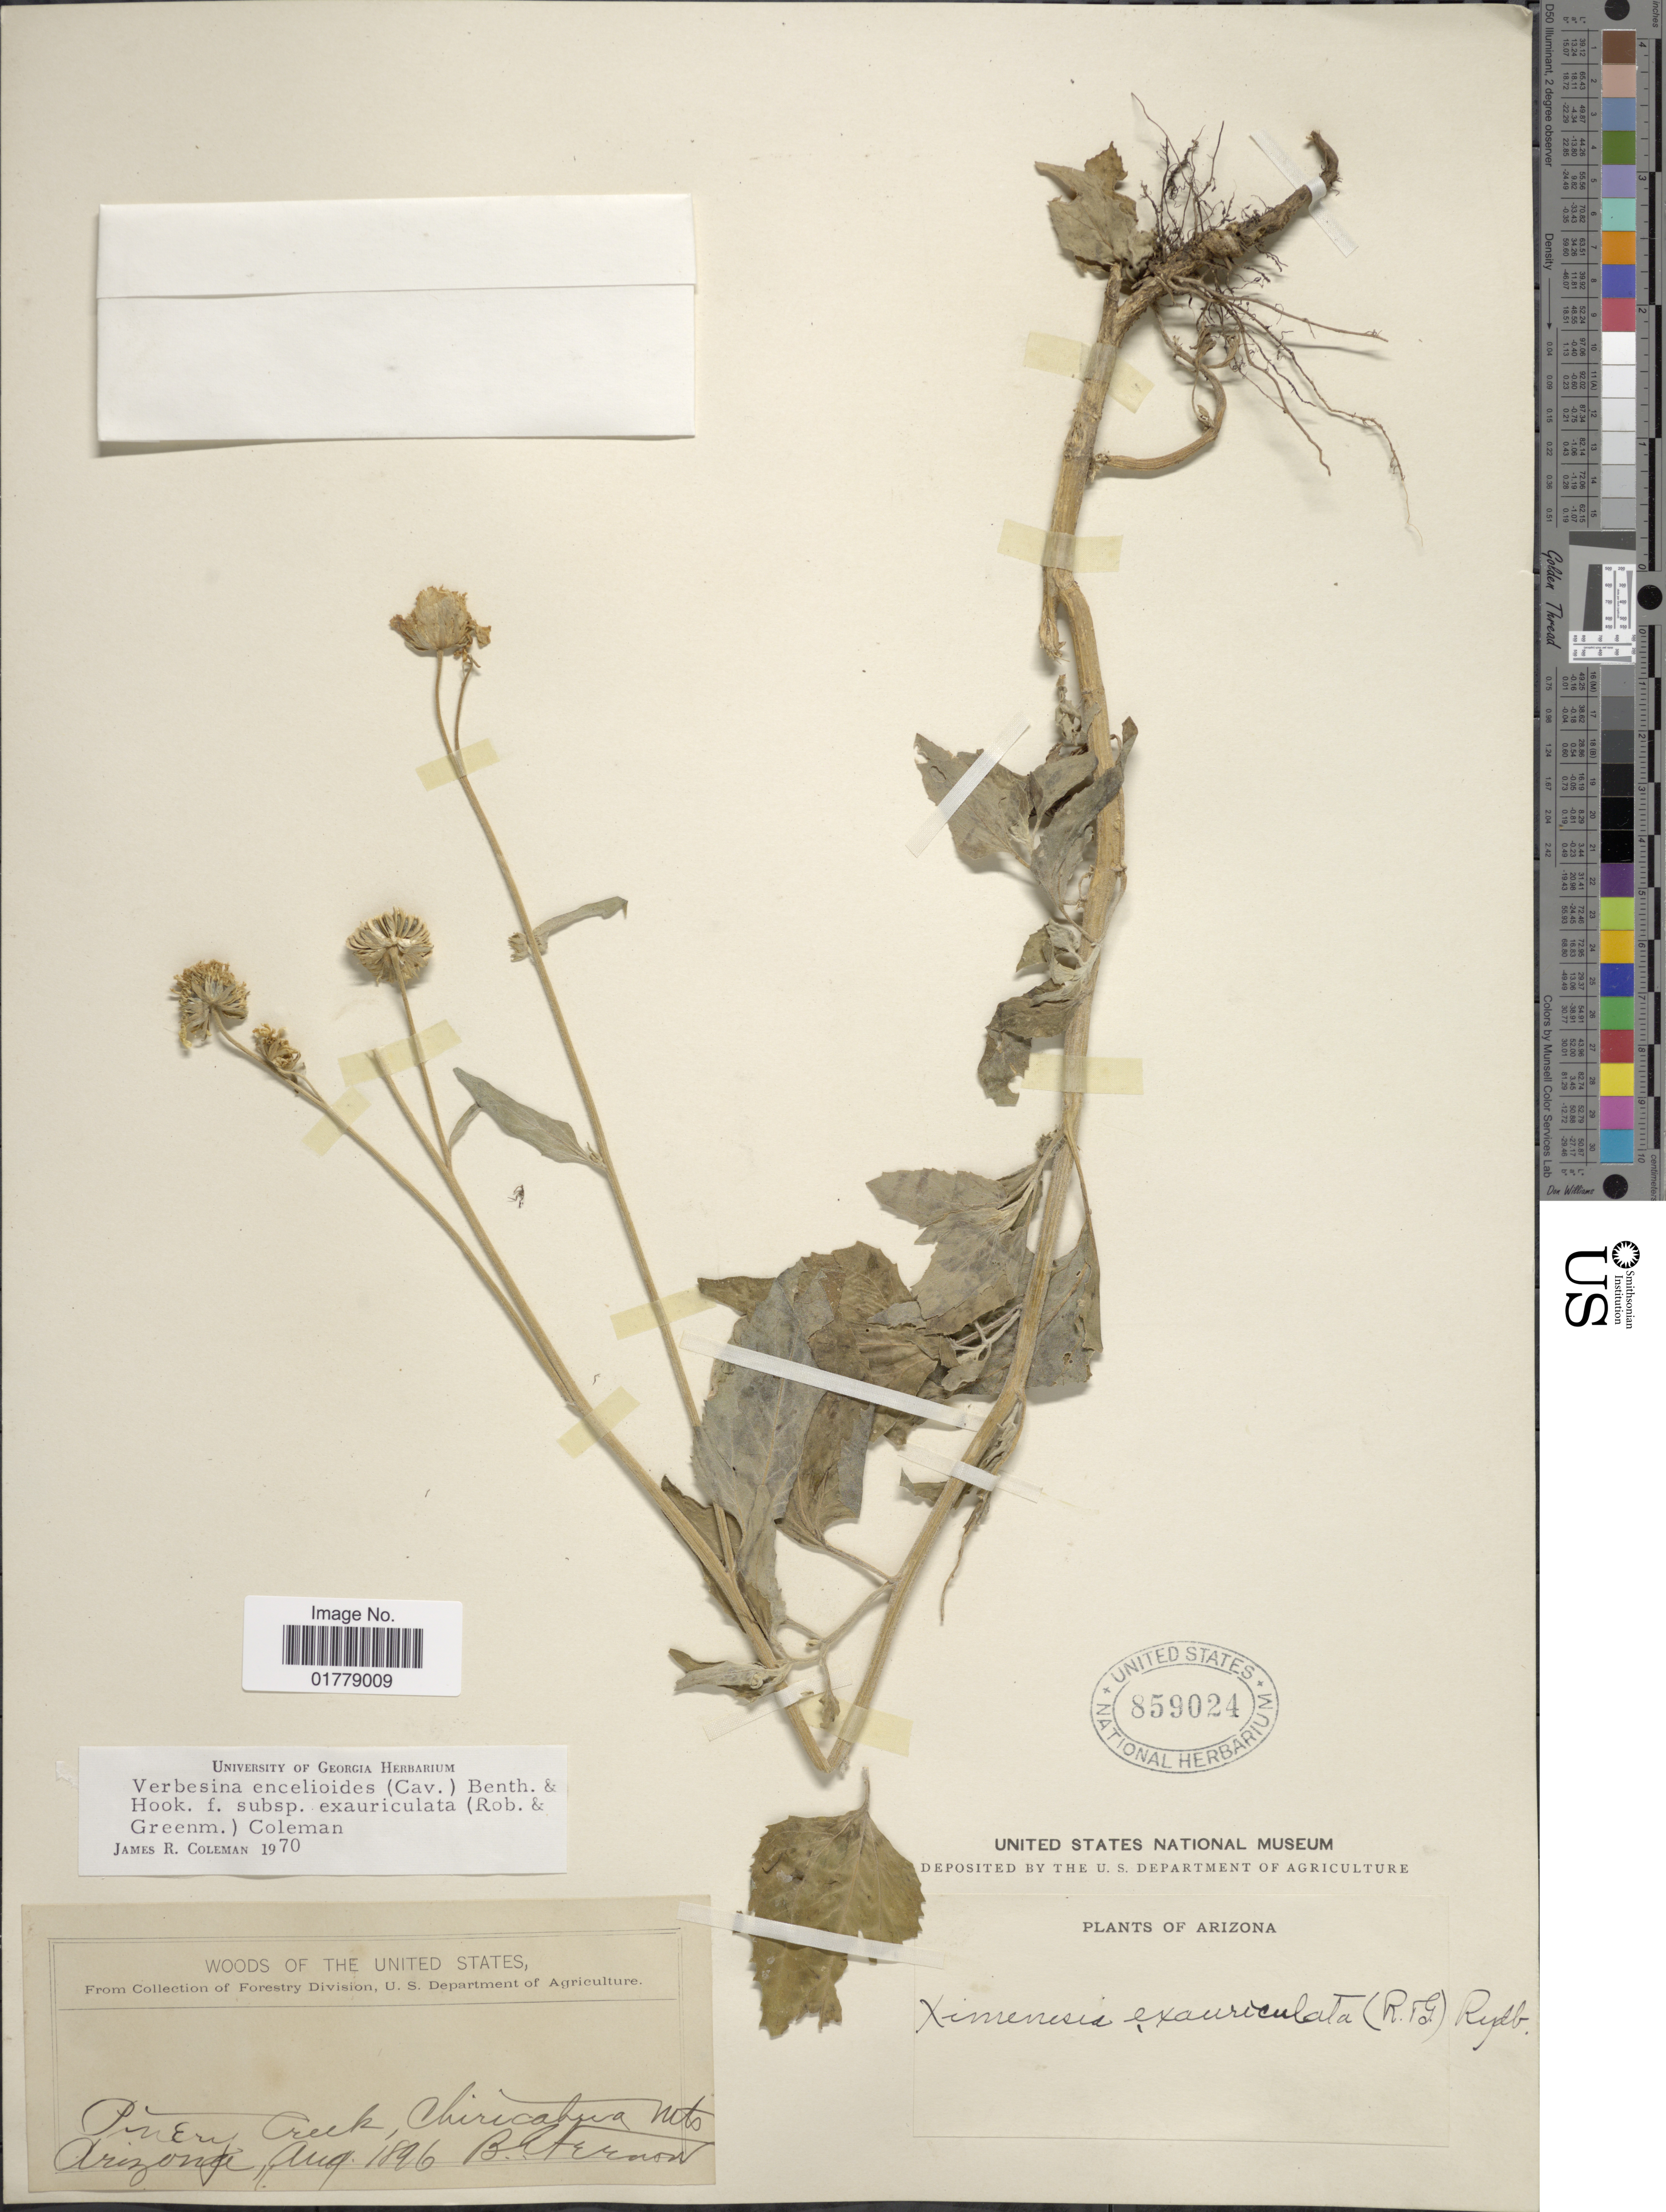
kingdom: Plantae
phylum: Tracheophyta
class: Magnoliopsida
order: Asterales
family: Asteraceae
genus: Verbesina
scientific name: Verbesina encelioides var. cana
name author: (B.L. Rob.) Greenm.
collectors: B. Fernow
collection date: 1896-08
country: United States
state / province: Arizona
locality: Pinery Creek, Chiricahua Mts., Arizona.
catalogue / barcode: US 859024